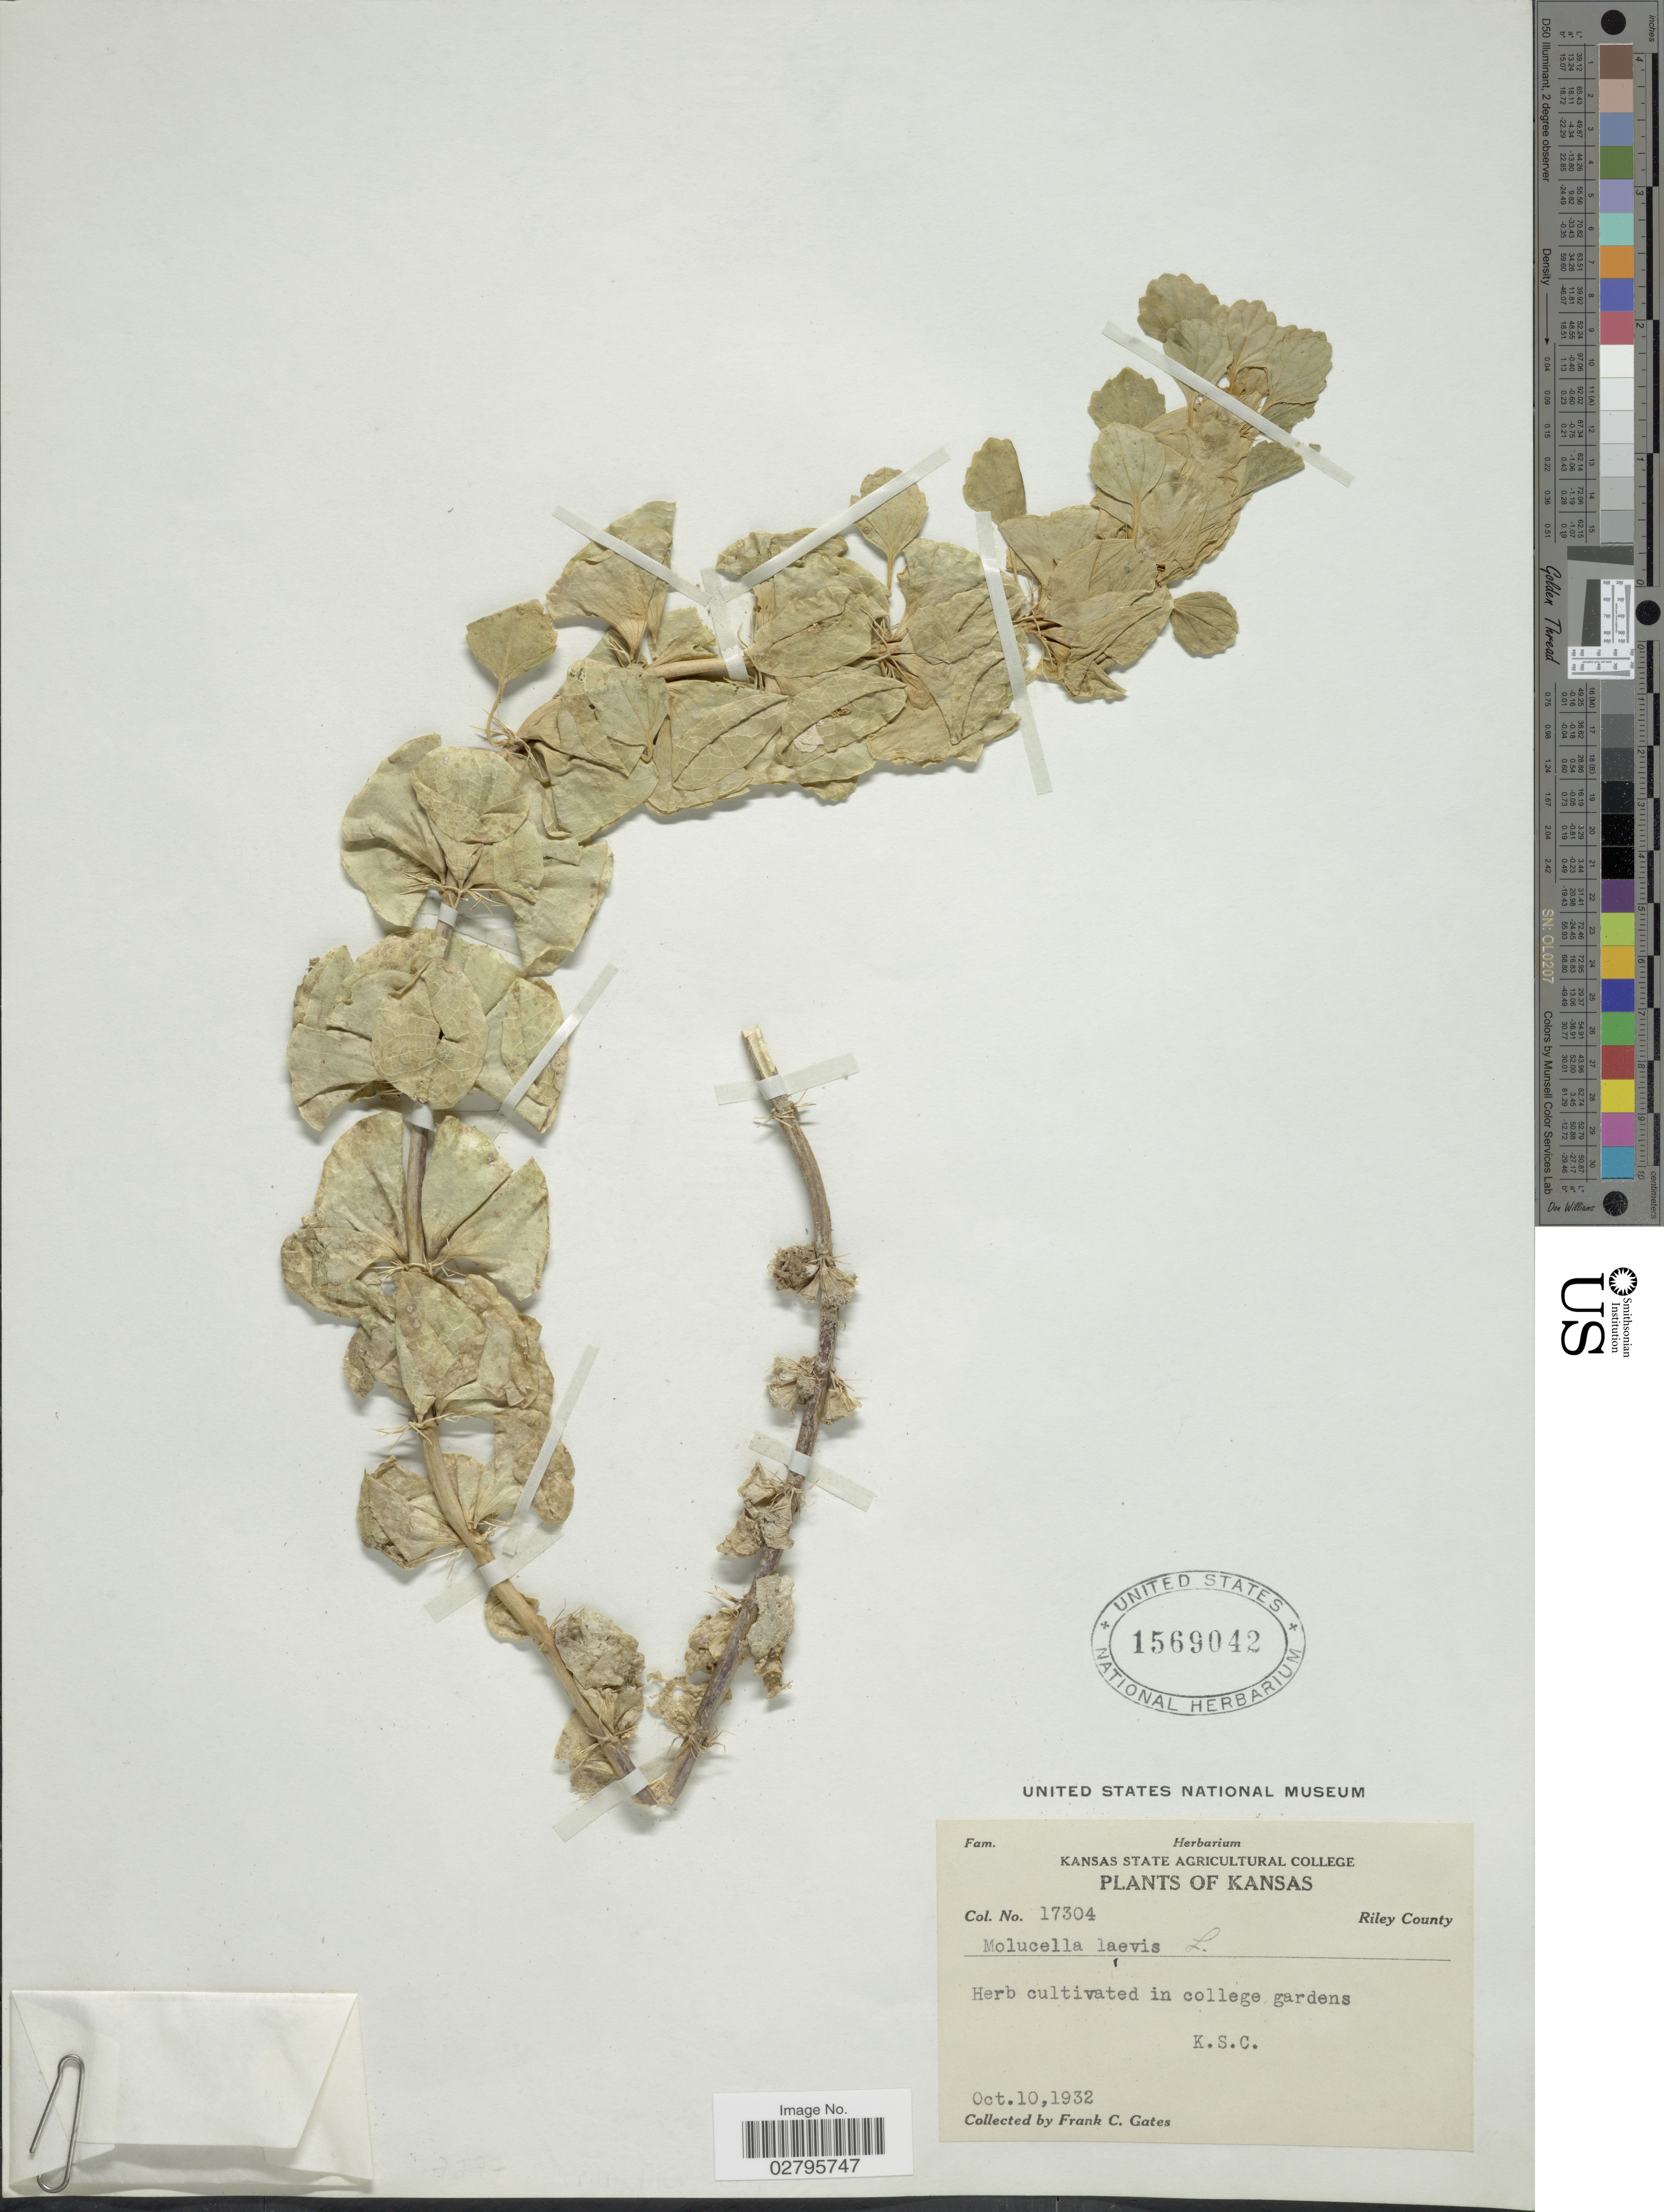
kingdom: Plantae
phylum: Tracheophyta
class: Magnoliopsida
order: Lamiales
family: Lamiaceae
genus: Moluccella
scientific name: Moluccella laevis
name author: L.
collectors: F. C. Gates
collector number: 17304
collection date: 1932-10-10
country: United States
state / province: Kansas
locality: Riley County, cultivated in college gardens, K.S.C.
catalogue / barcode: US 1569042